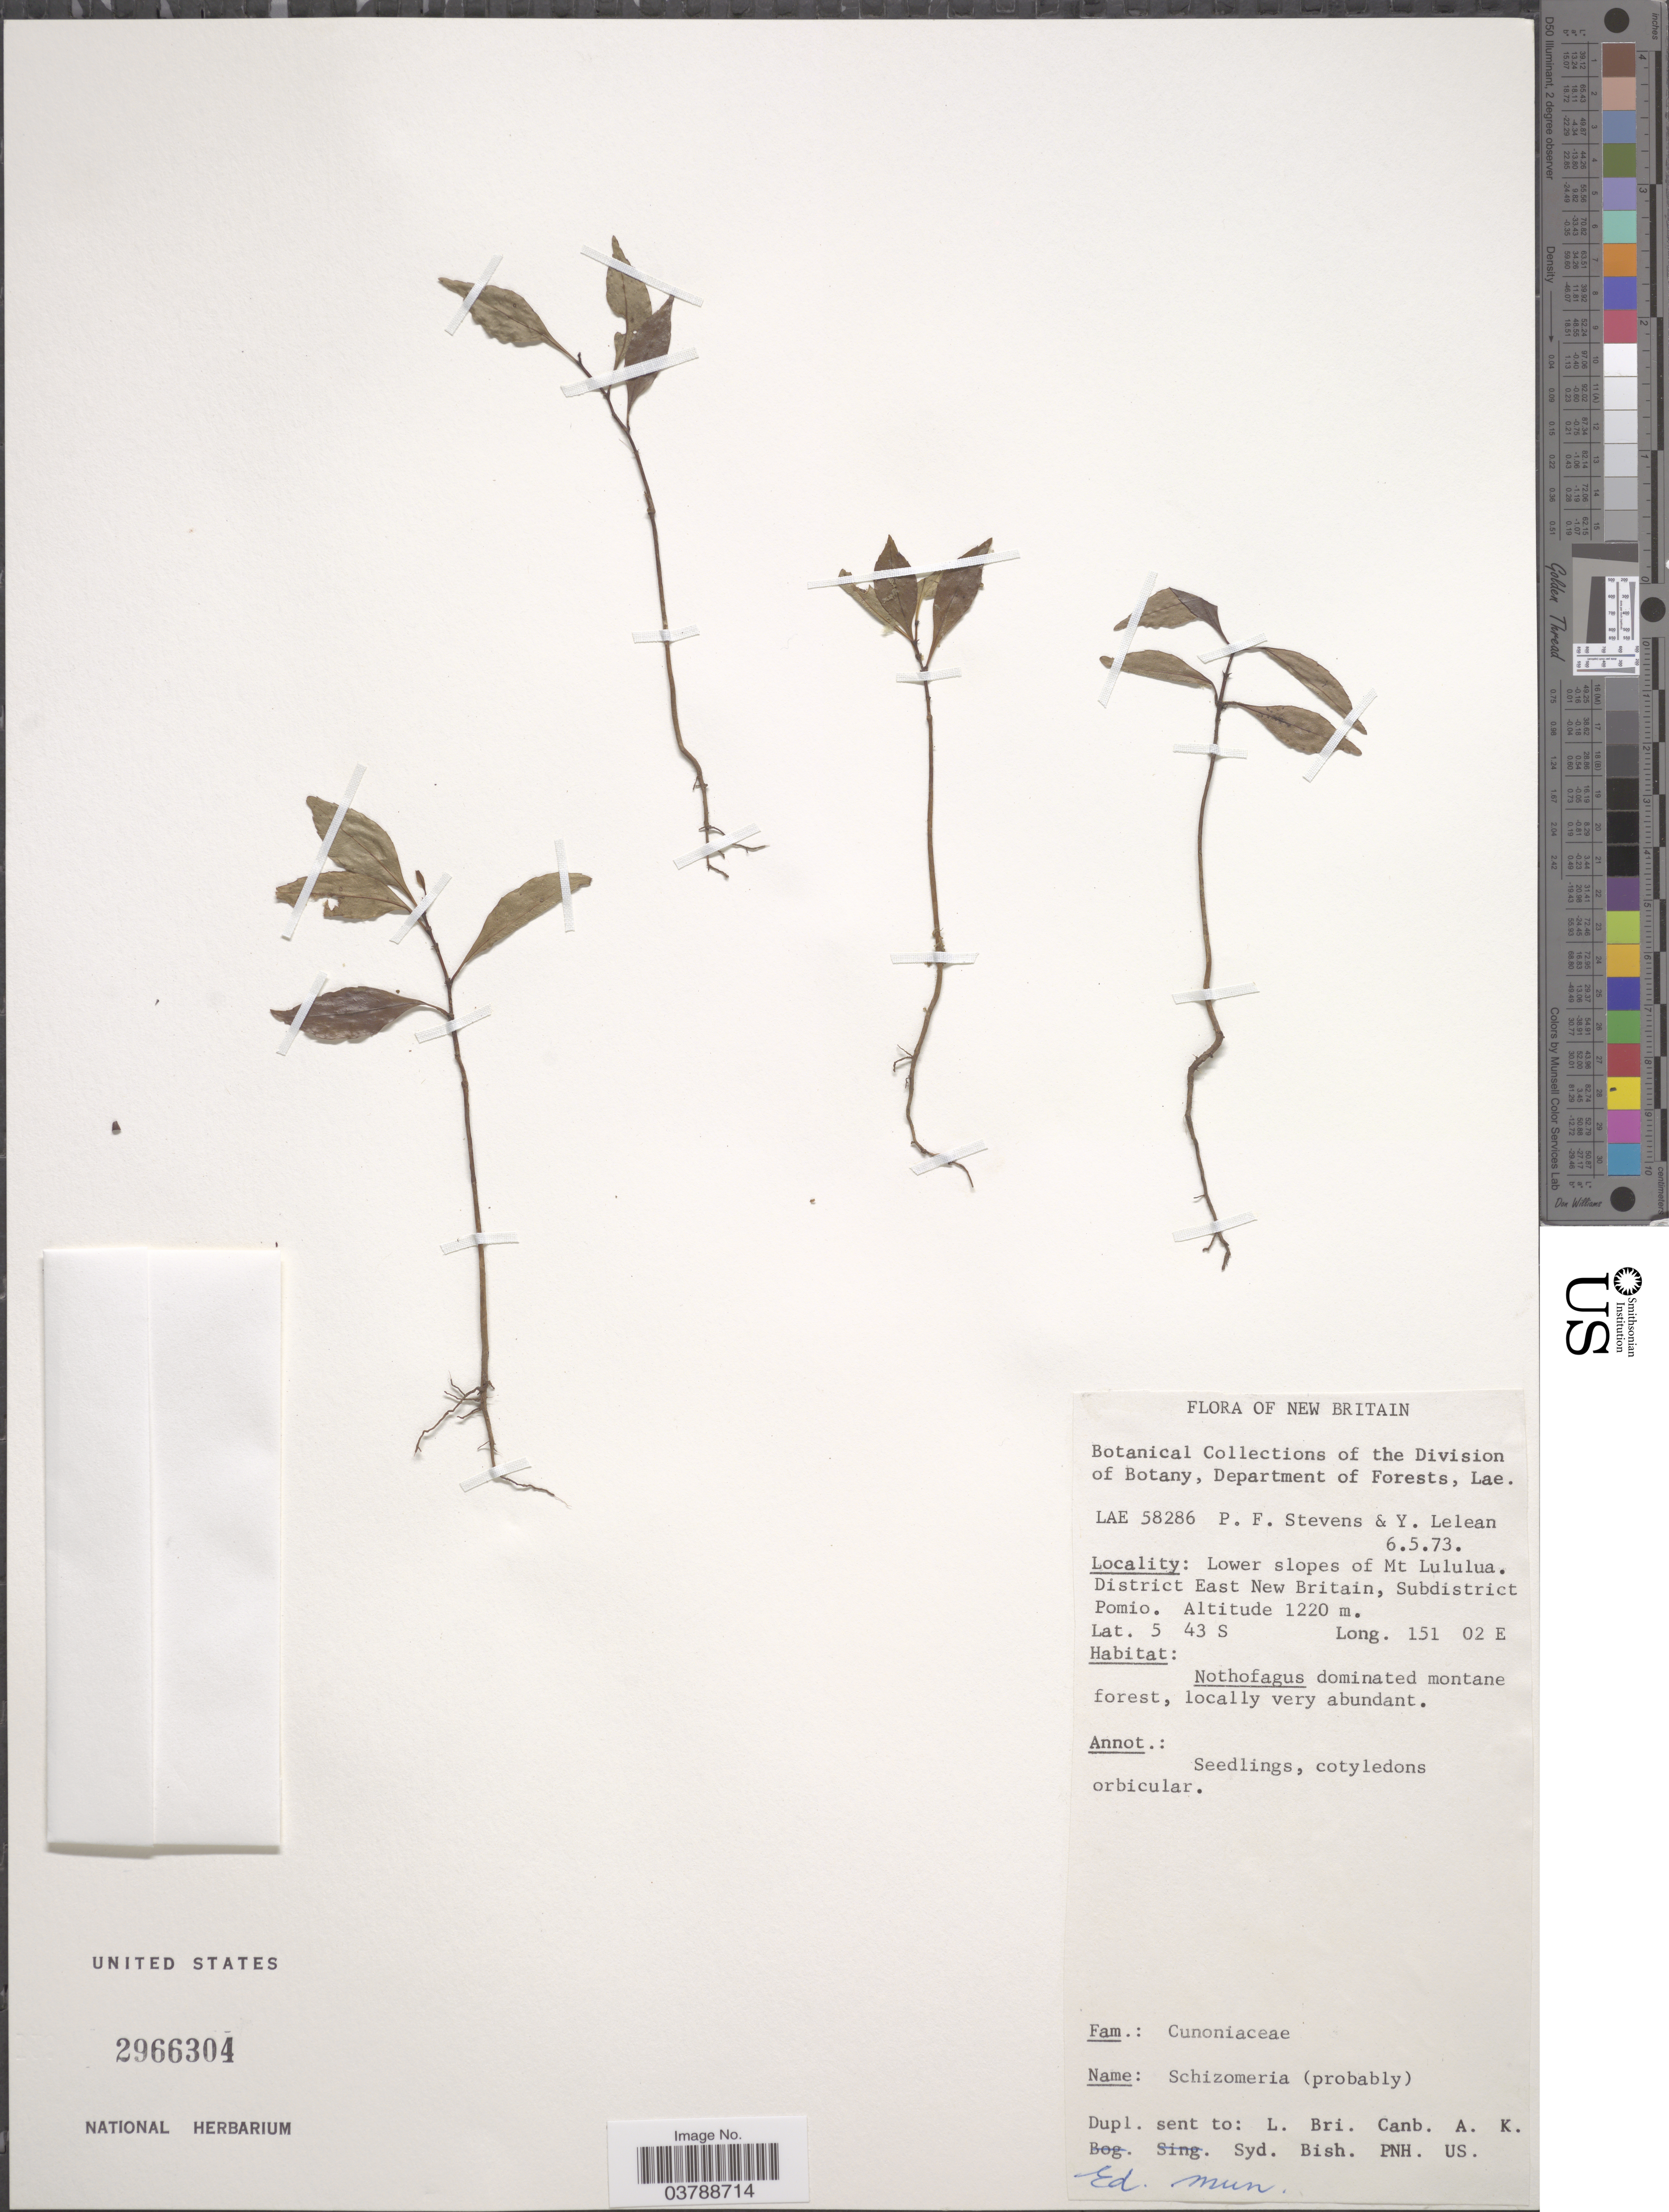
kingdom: Plantae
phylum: Tracheophyta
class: Magnoliopsida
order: Oxalidales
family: Cunoniaceae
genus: Schizomeria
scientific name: Schizomeria sp.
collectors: P. F. Stevens & Y. Lelean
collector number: LAE58286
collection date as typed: Transcribed d/m/y: 6/5/73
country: Papua New Guinea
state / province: East New Britain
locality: New Britain. Lower slopes of Mt Lululua. District East New Britain, Subdistrict Pomio.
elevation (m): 1220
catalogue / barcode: US 2966304